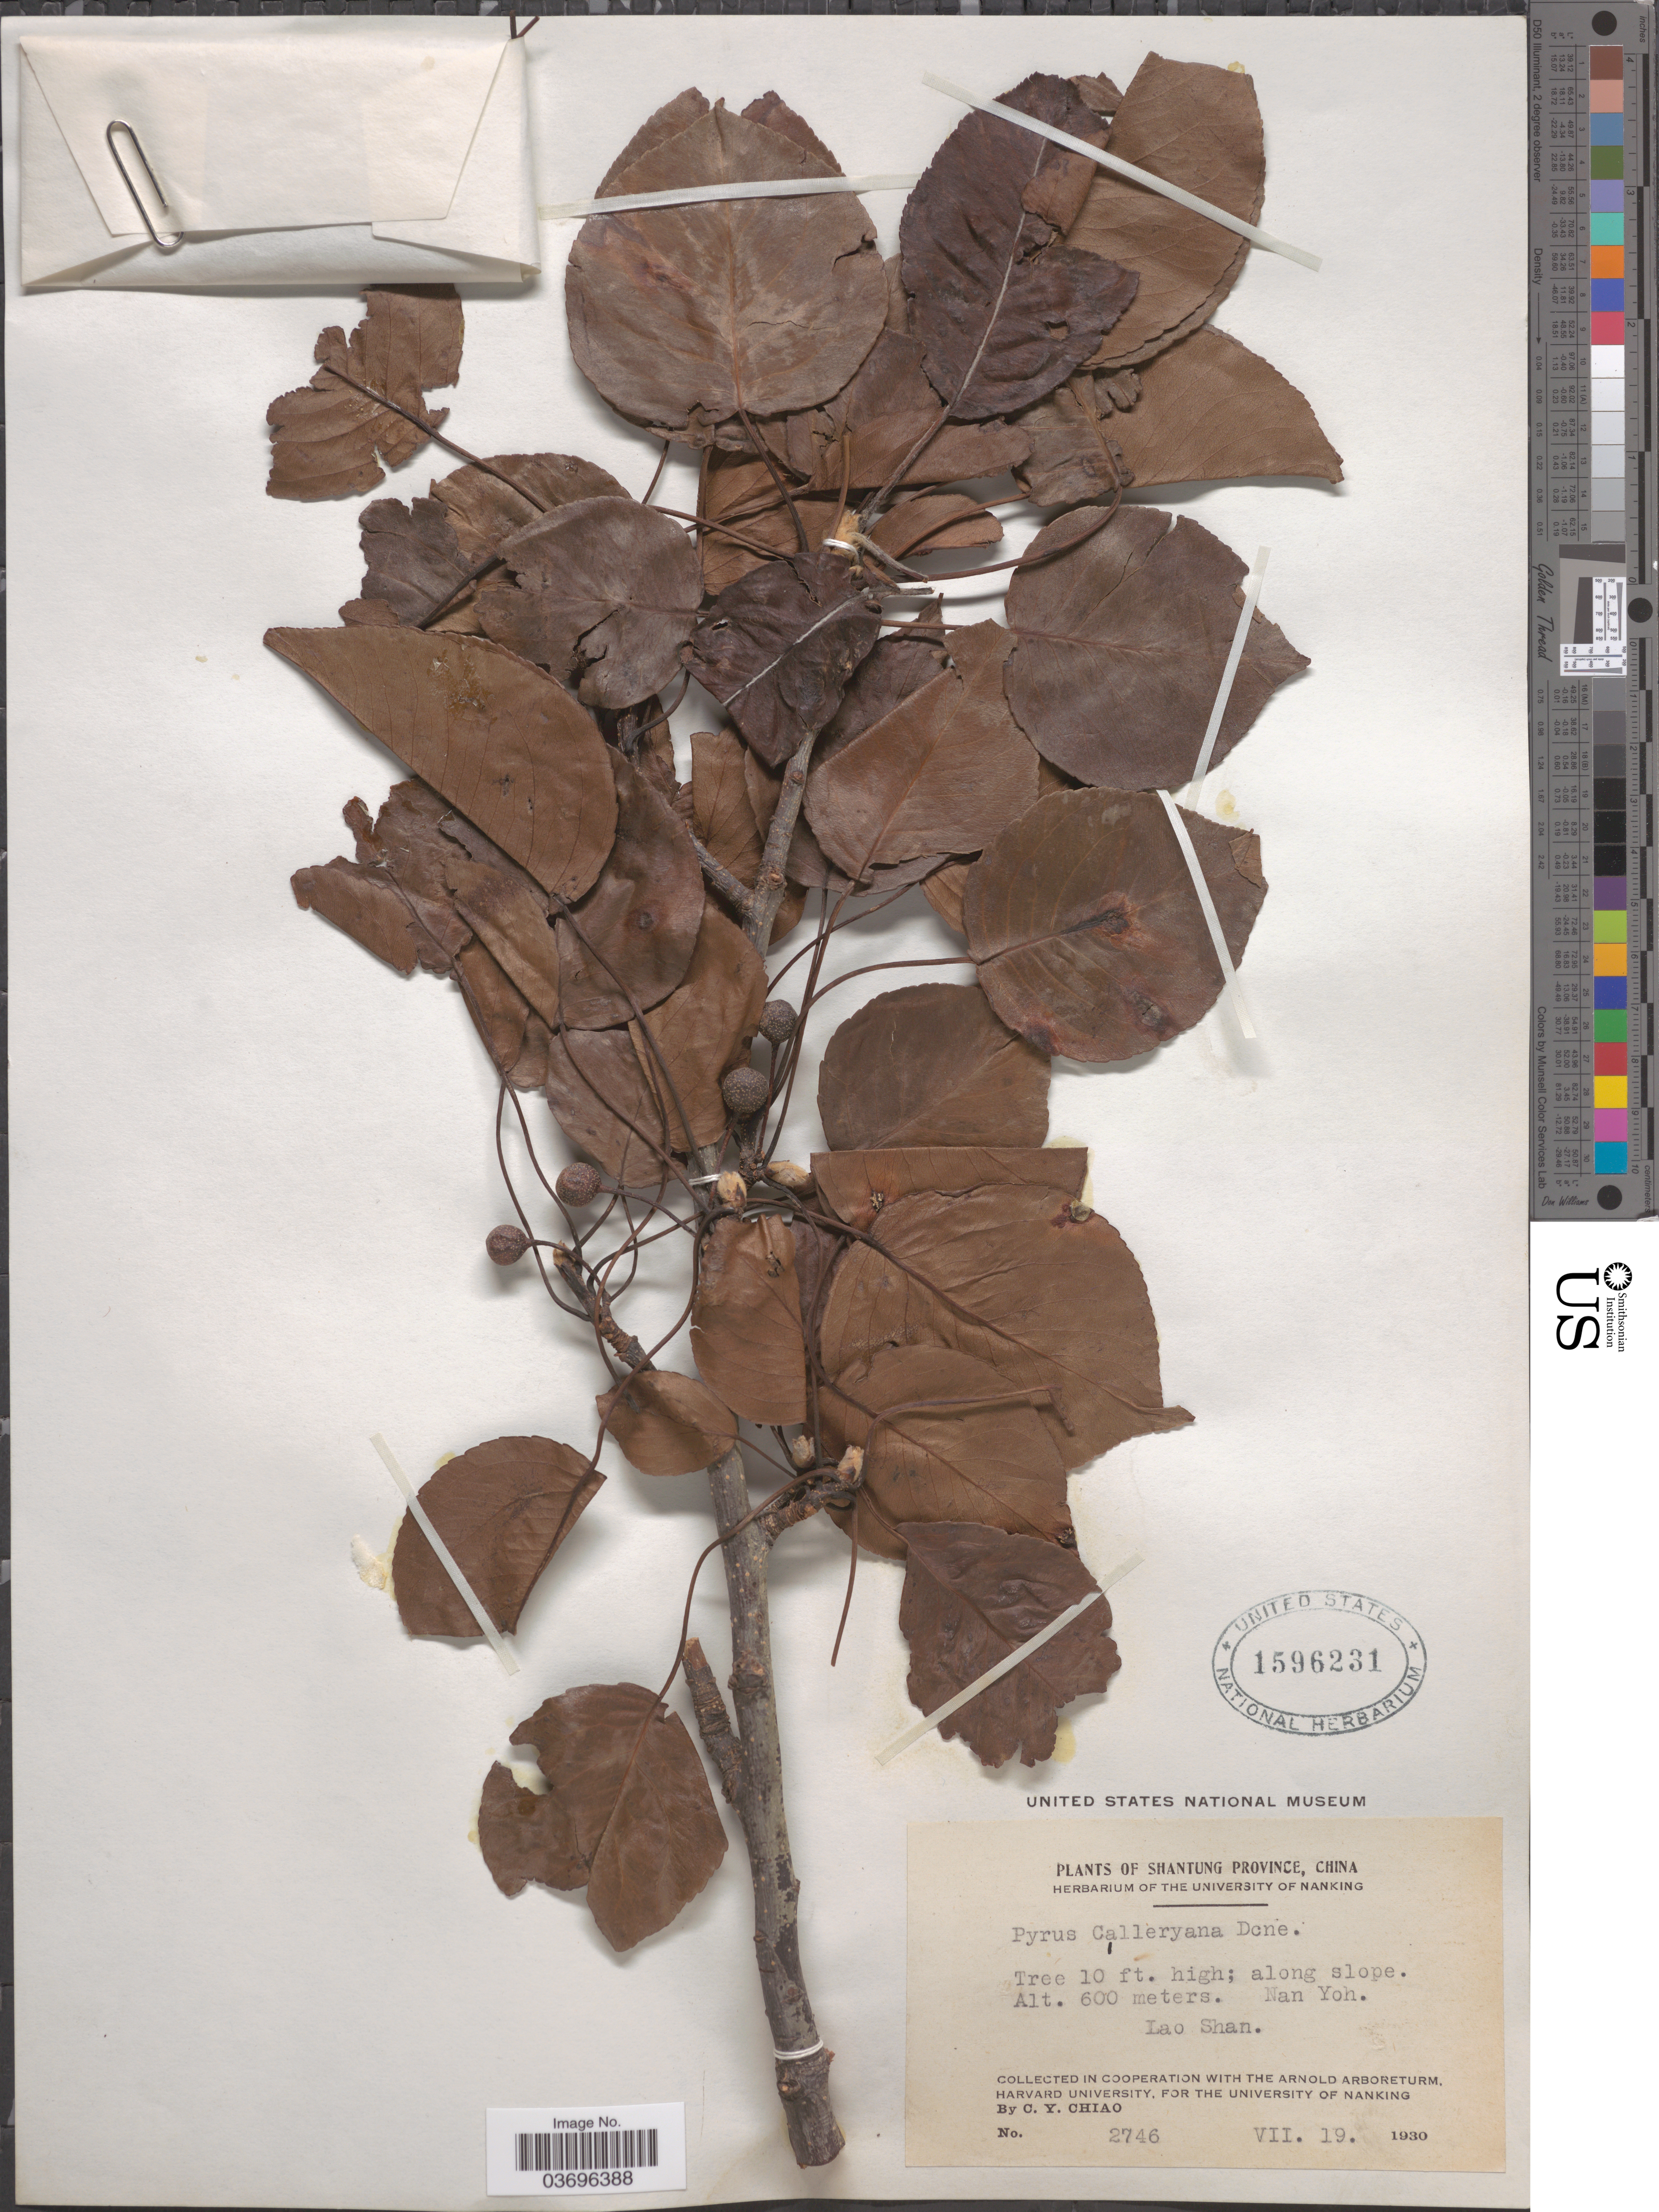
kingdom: Plantae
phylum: Tracheophyta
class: Magnoliopsida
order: Rosales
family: Rosaceae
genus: Pyrus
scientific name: Pyrus calleryana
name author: Decne.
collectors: C. Y. Chiao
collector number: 2746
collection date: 1930-07-19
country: China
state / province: Shandong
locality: Shantung Province. Nan Yoh. Lao Shan.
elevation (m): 600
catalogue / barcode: US 1596231